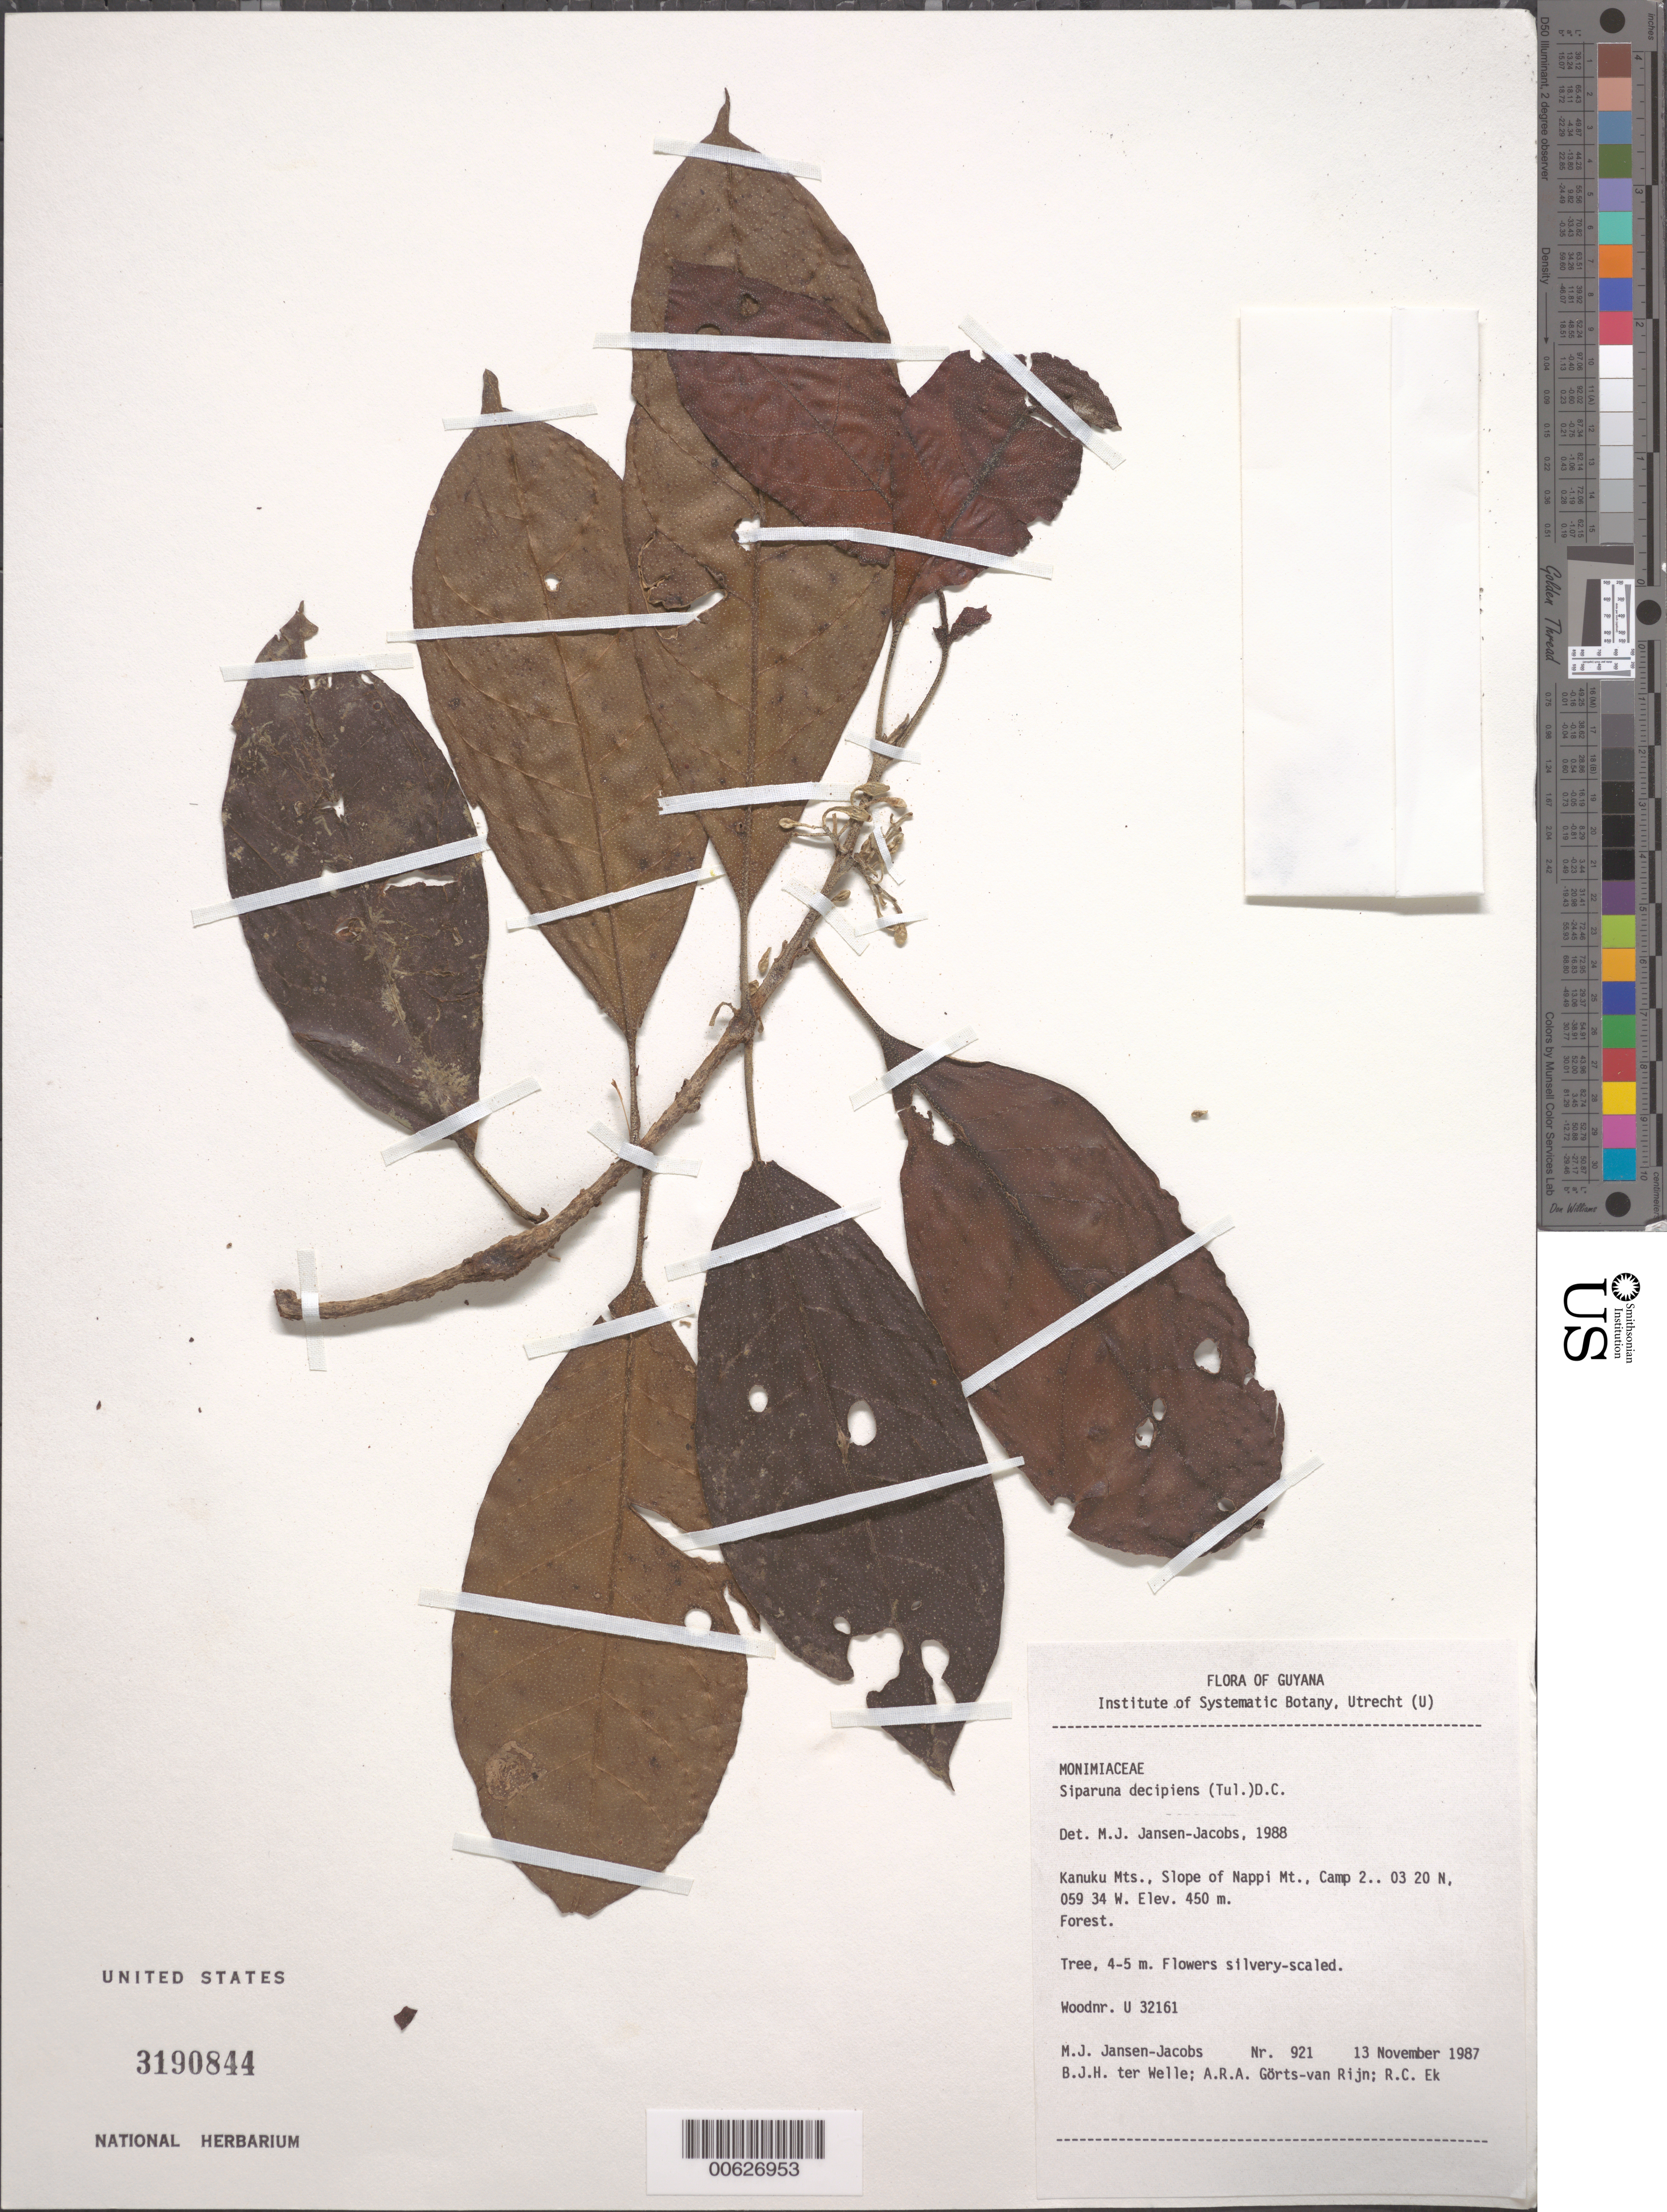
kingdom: Plantae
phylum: Tracheophyta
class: Magnoliopsida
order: Laurales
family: Siparunaceae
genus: Siparuna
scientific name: Siparuna decipiens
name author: (Tul.) A. DC.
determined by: Jansen-Jacobs, M. J., (U), Nationaal Herbarium Nederland, Utrecht University branch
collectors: M. J. Jansen-Jacobs, B. Welle, A. .R. A. Görts-van Rijn & R. C. Ek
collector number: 921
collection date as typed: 13-Nov-87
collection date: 1987-11-13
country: Guyana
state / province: U. Takutu-U. Essequibo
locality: Kanuku Mts., Nappi Mt., camp 2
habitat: Forest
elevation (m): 450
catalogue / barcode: US 3190844